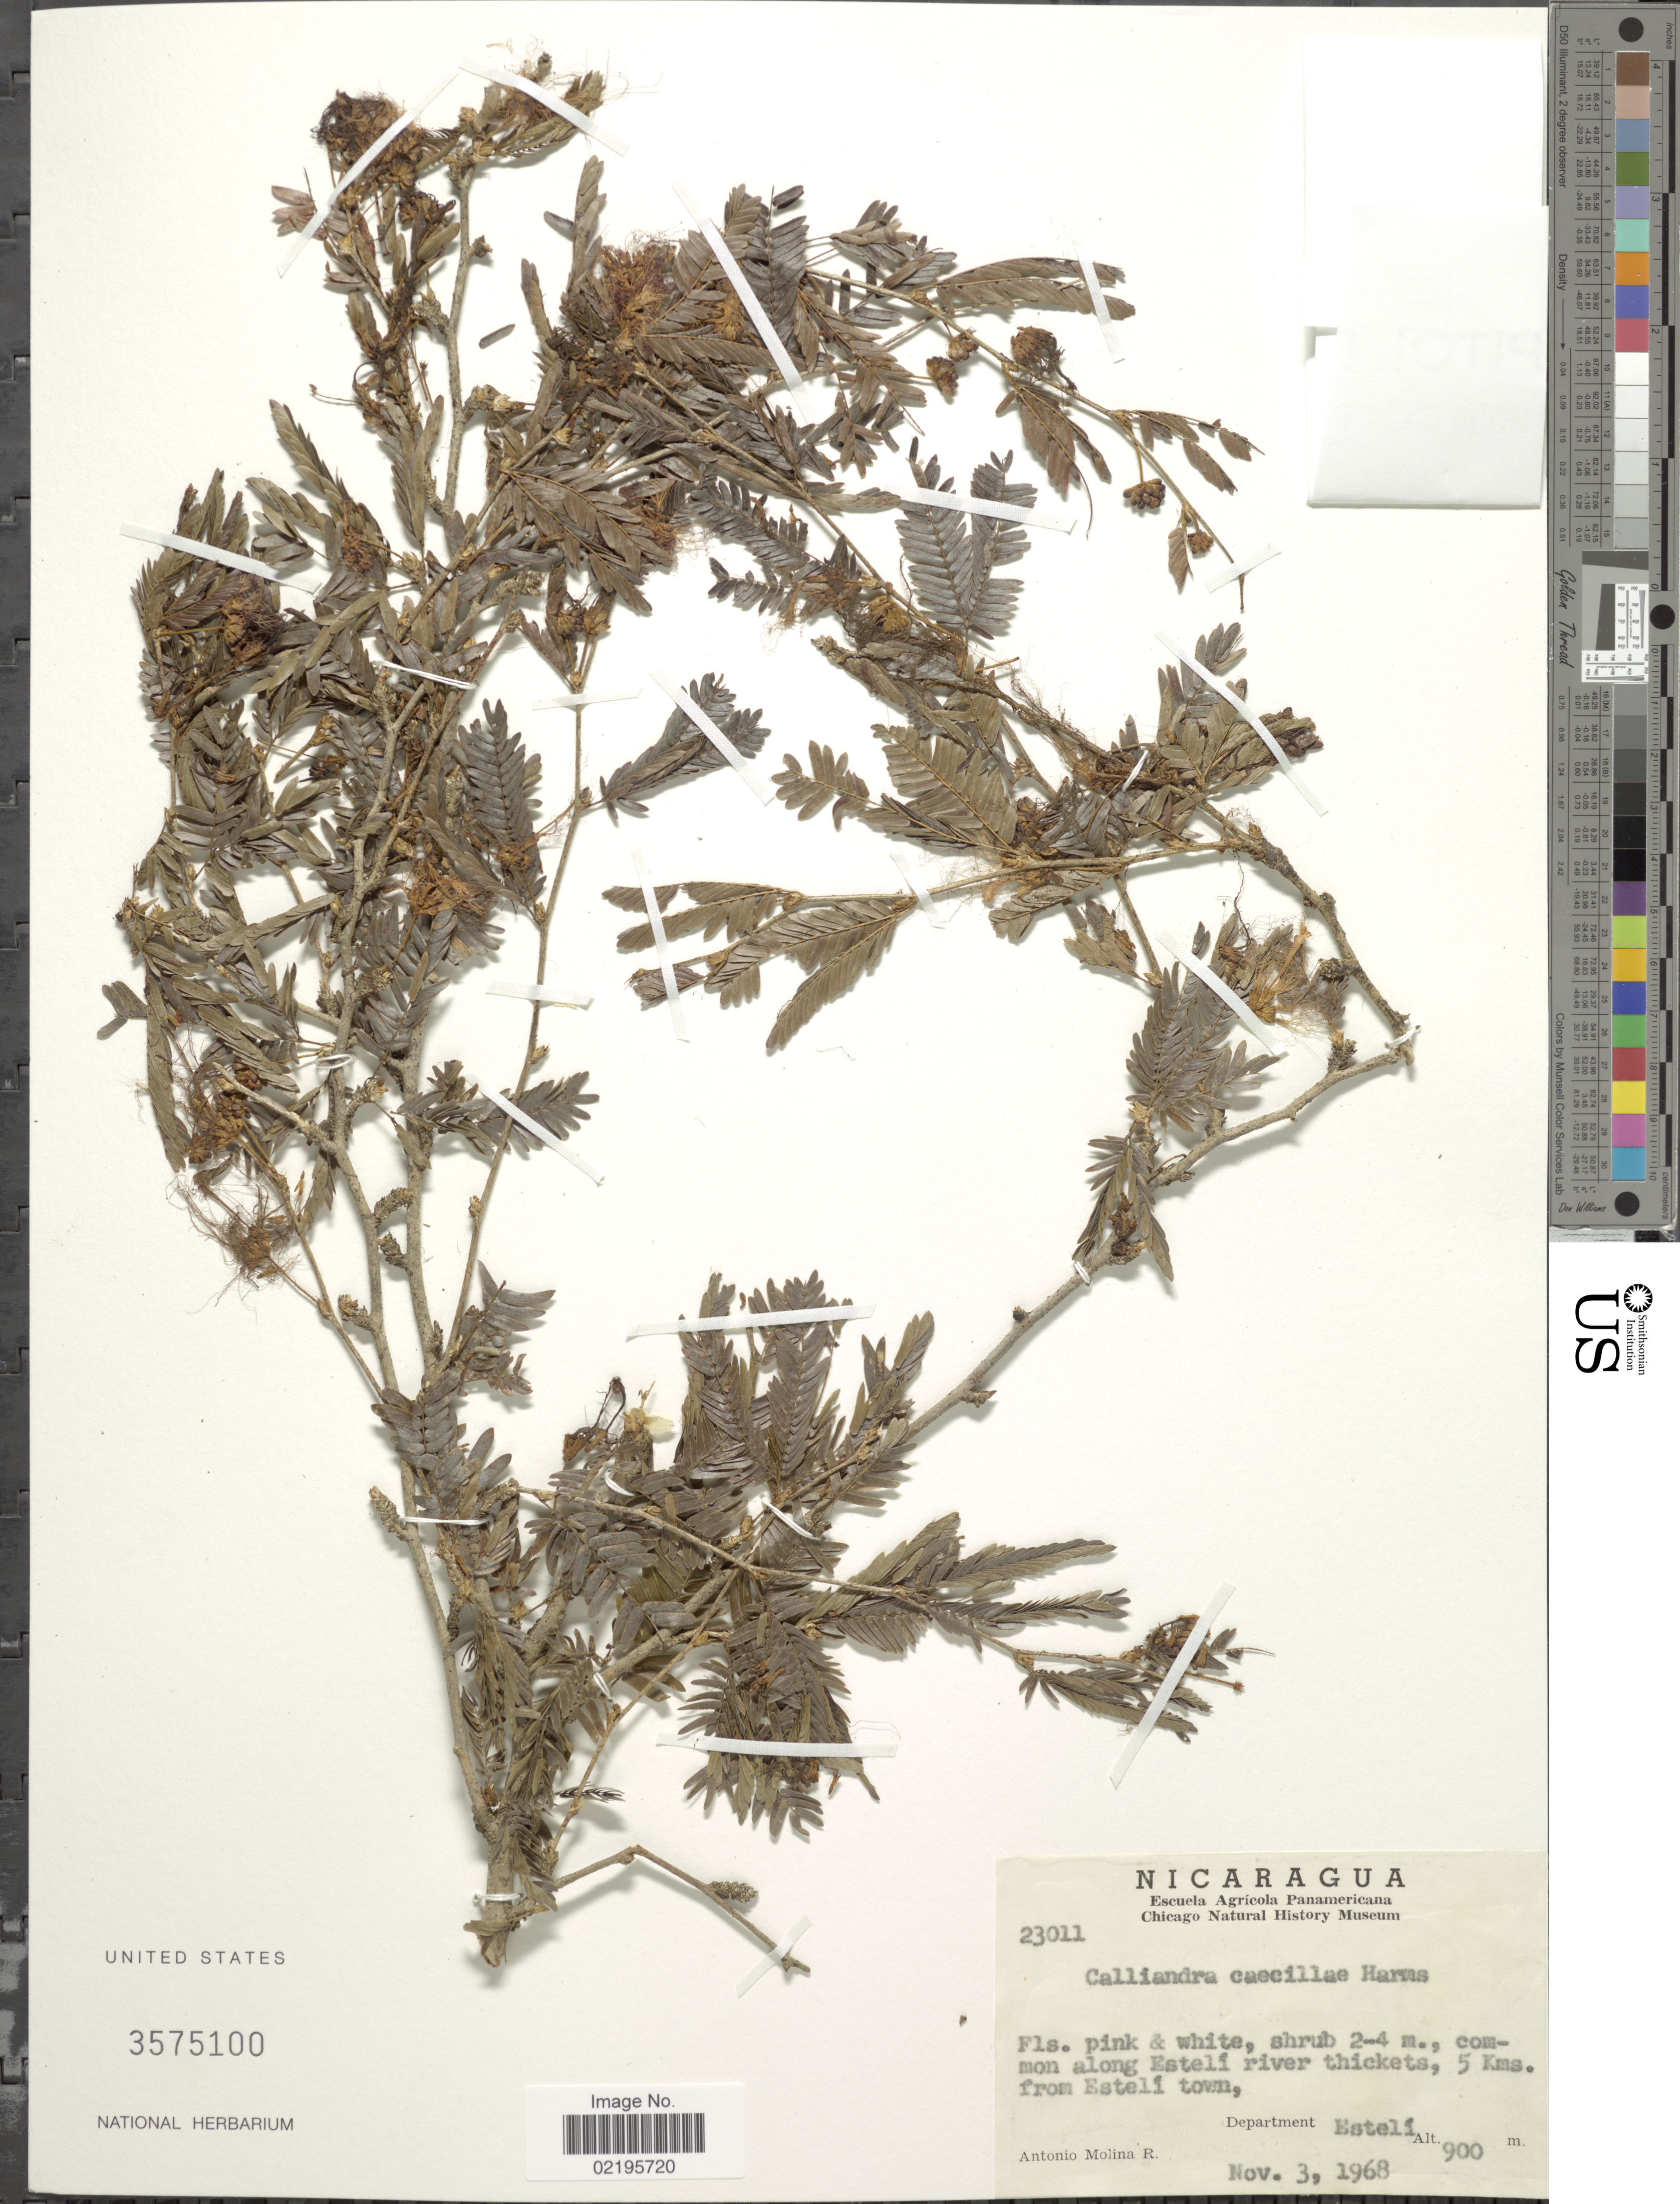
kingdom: Plantae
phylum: Tracheophyta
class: Magnoliopsida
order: Fabales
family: Fabaceae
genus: Calliandra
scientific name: Calliandra caeciliae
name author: Harms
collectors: A. Molina R.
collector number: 23011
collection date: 1968-11-03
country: Nicaragua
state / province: Esteli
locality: Common along Esteli river thickets, 5 kms. from Esteli town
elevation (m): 900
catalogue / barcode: US 3575100